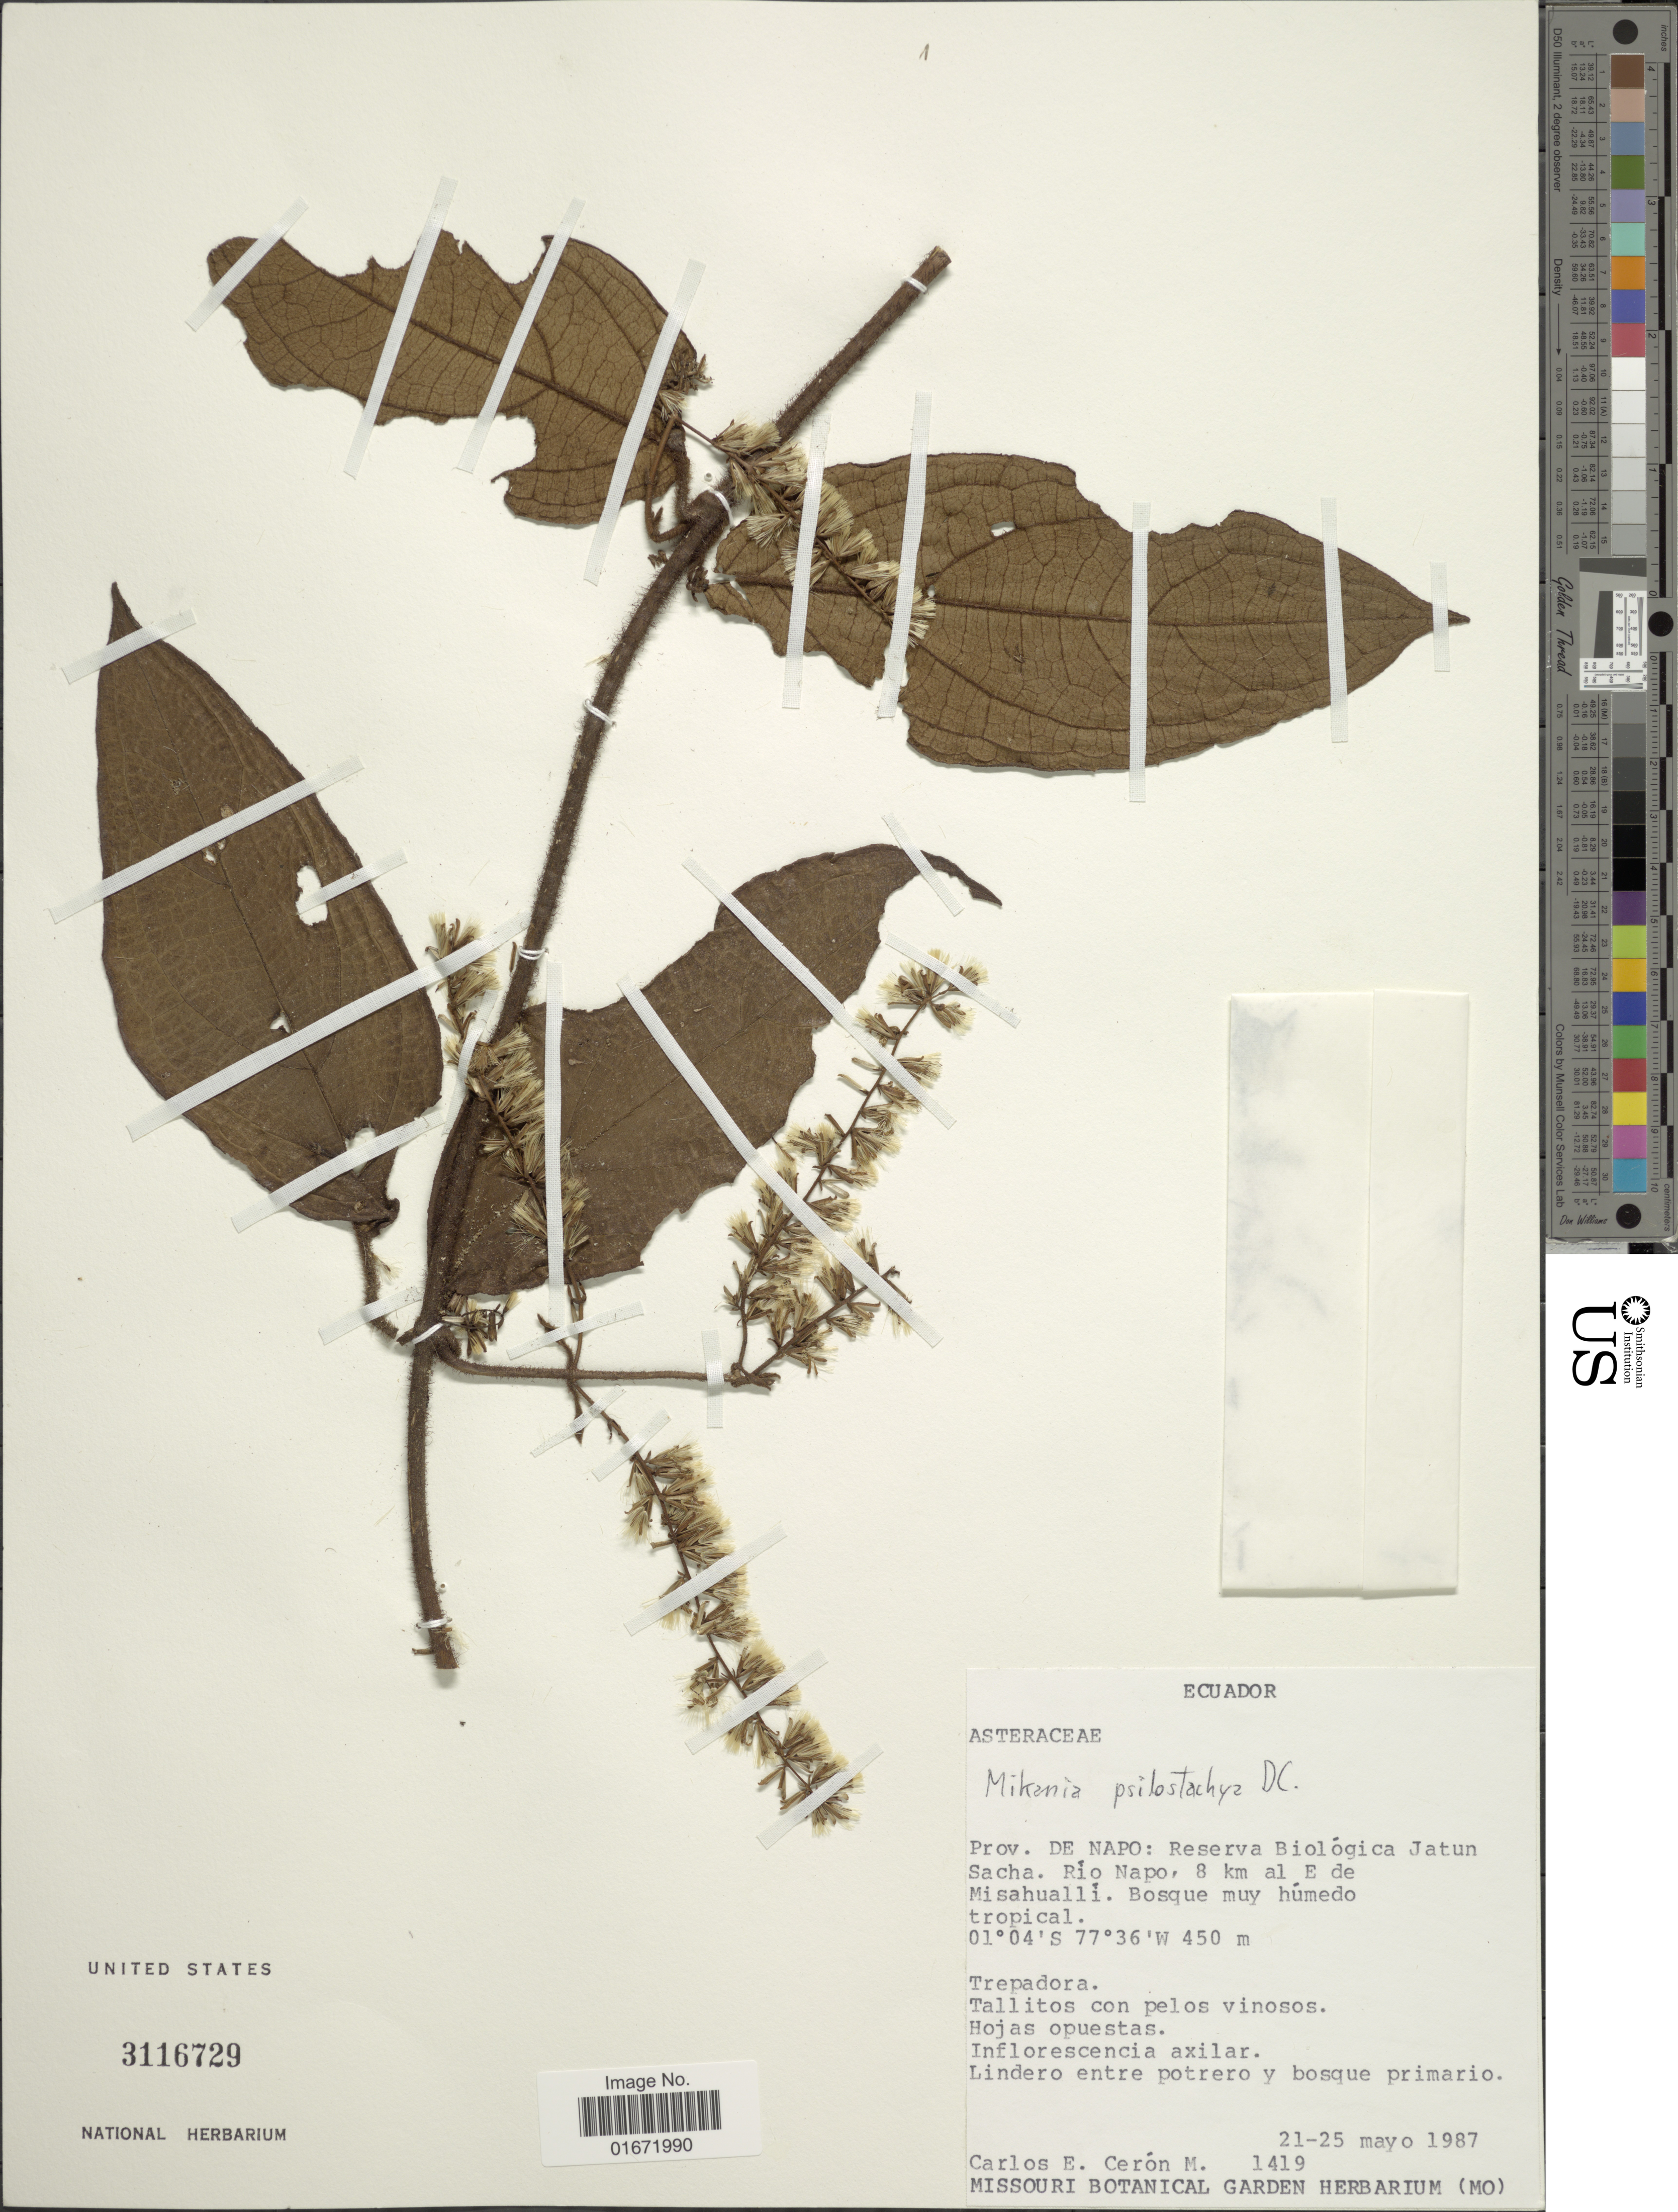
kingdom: Plantae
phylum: Tracheophyta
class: Magnoliopsida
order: Asterales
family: Asteraceae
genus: Mikania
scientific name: Mikania psilostachya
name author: DC.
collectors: C. E. Cerón M.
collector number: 1419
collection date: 1987-05-21/1987-05-25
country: Ecuador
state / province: Napo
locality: Prov. de Napo: Reserva Biológica Jatun Sacha. Rio Napo, 8 km al E de Misahualli.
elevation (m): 450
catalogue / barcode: US 3116729